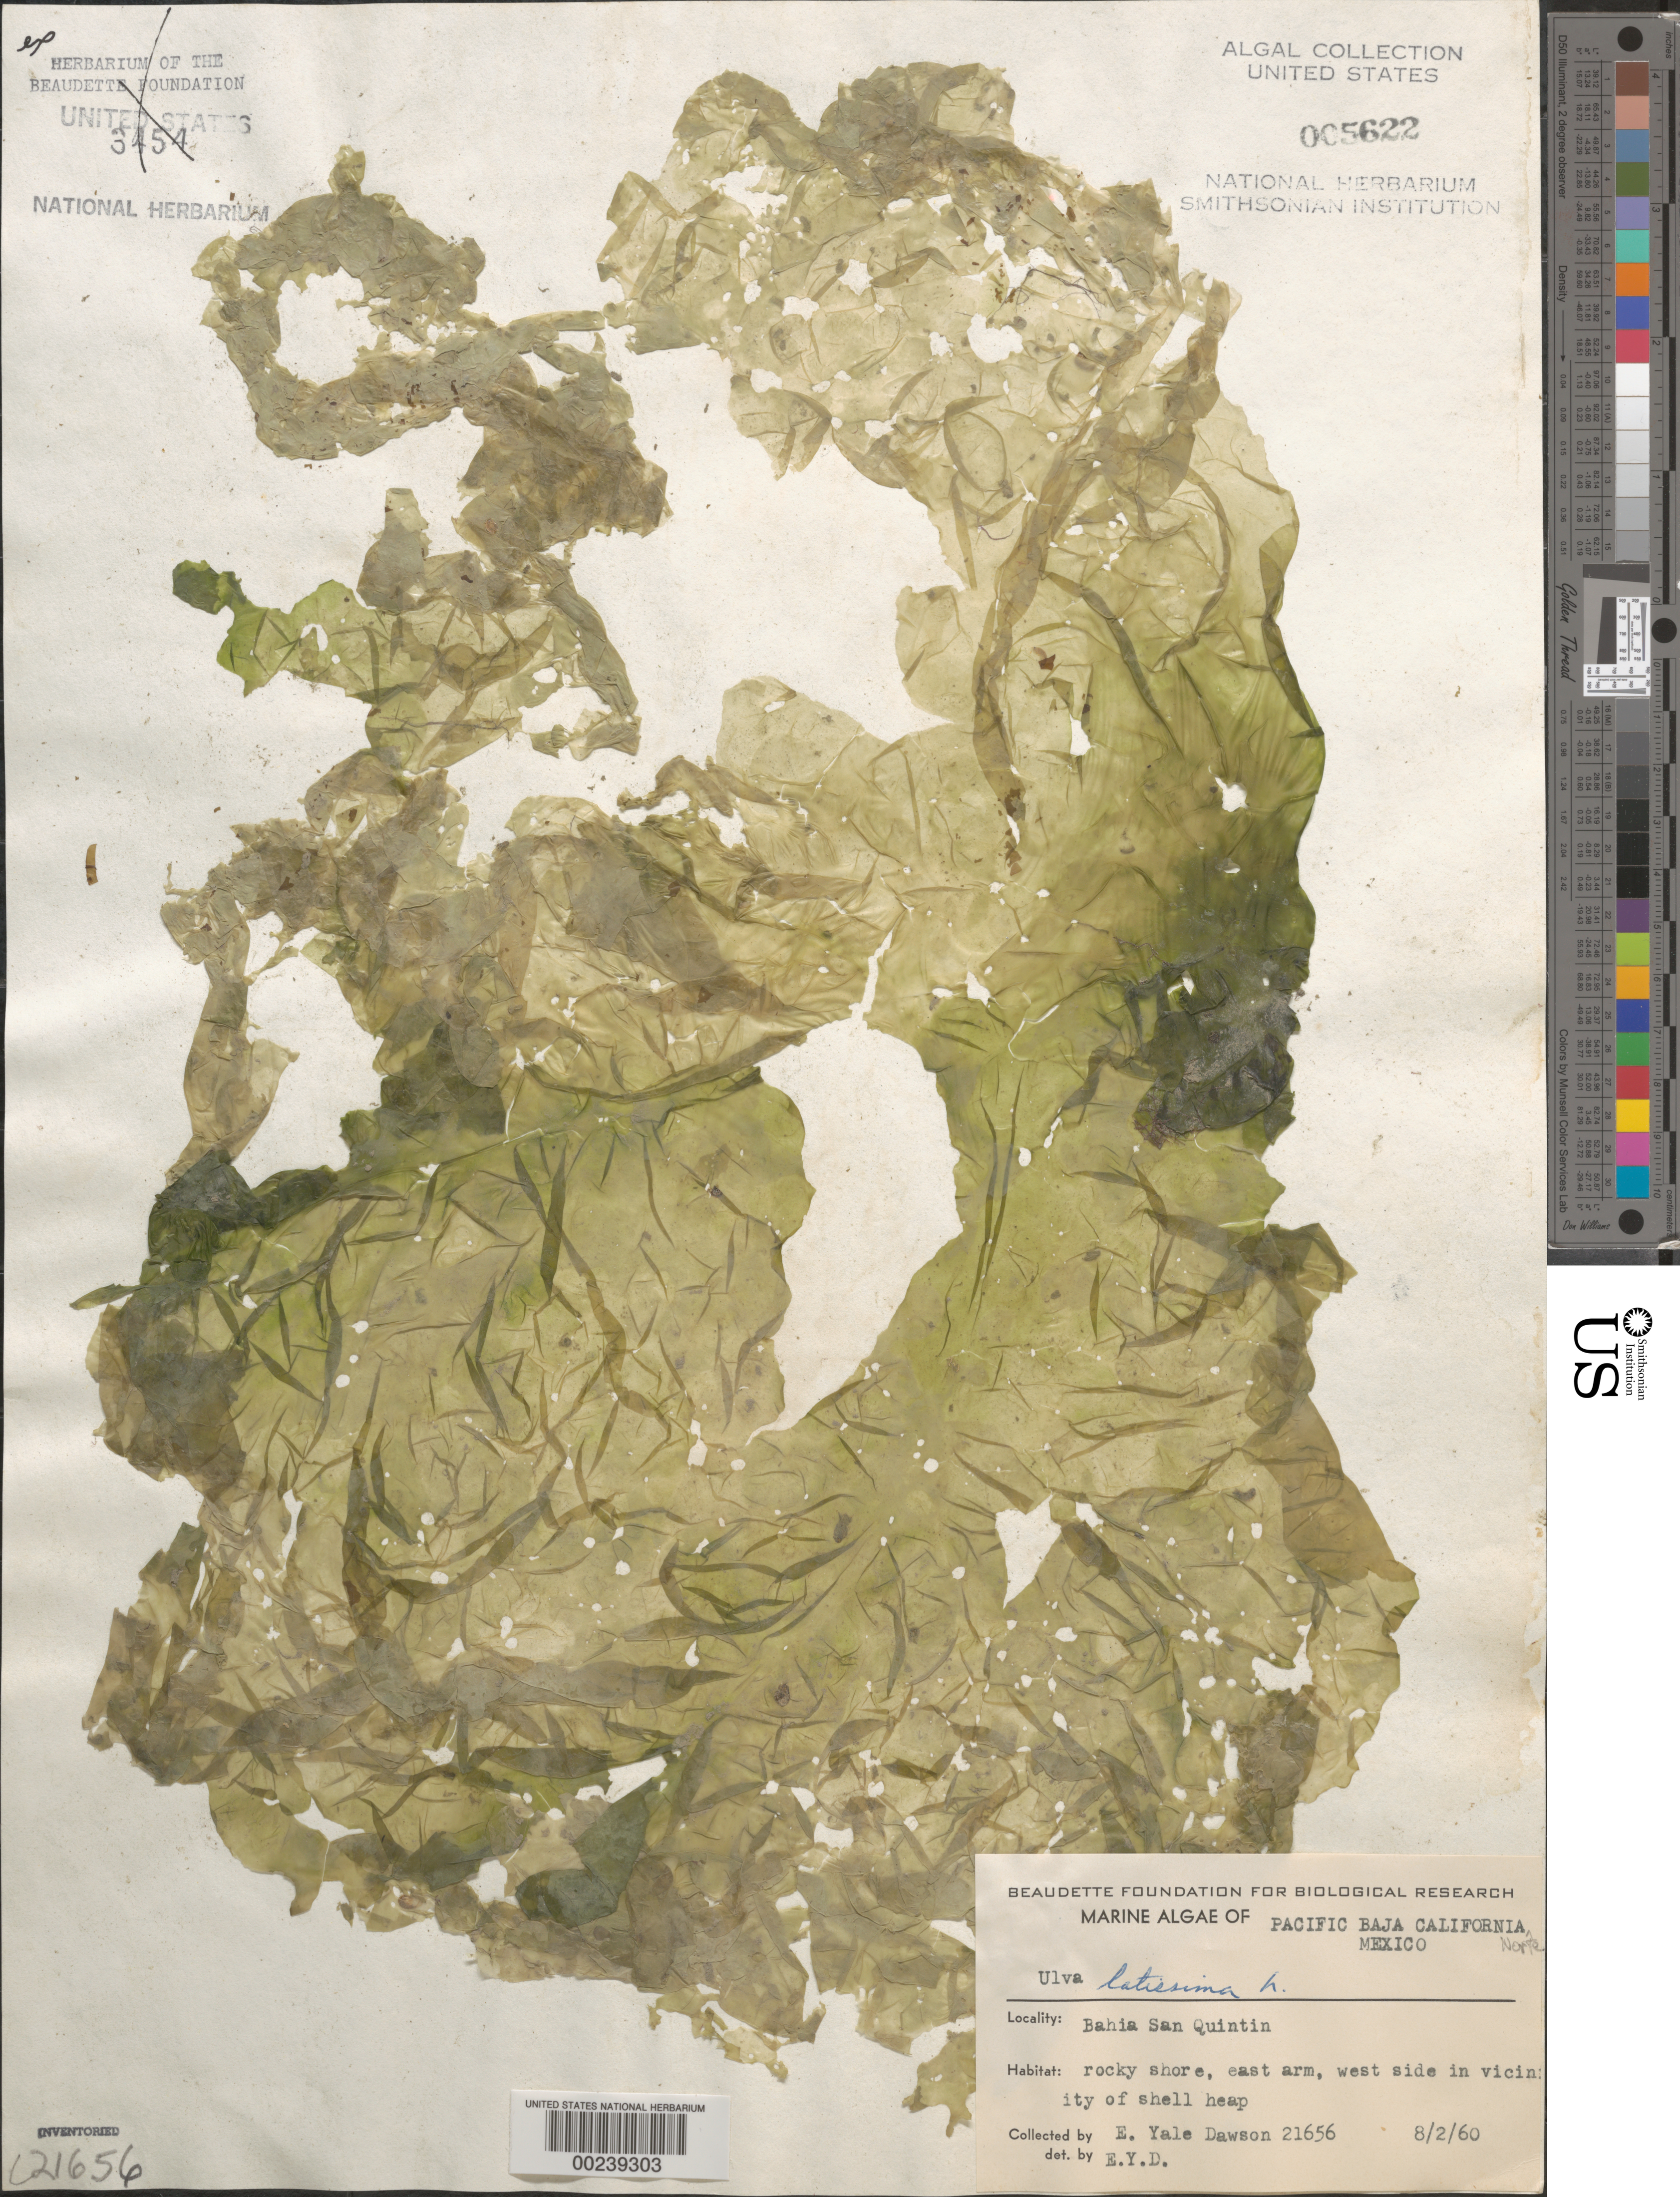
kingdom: Chromista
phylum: Ochrophyta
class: Phaeophyceae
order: Laminariales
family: Laminariaceae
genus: Saccharina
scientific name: Saccharina latissima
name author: C.E. Lane et al.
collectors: E. Y. Dawson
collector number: EYD 21656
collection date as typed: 02 Aug 1960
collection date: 1960-08-02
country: Mexico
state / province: Baja California Norte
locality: Bahia San Quintin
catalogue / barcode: US 5622